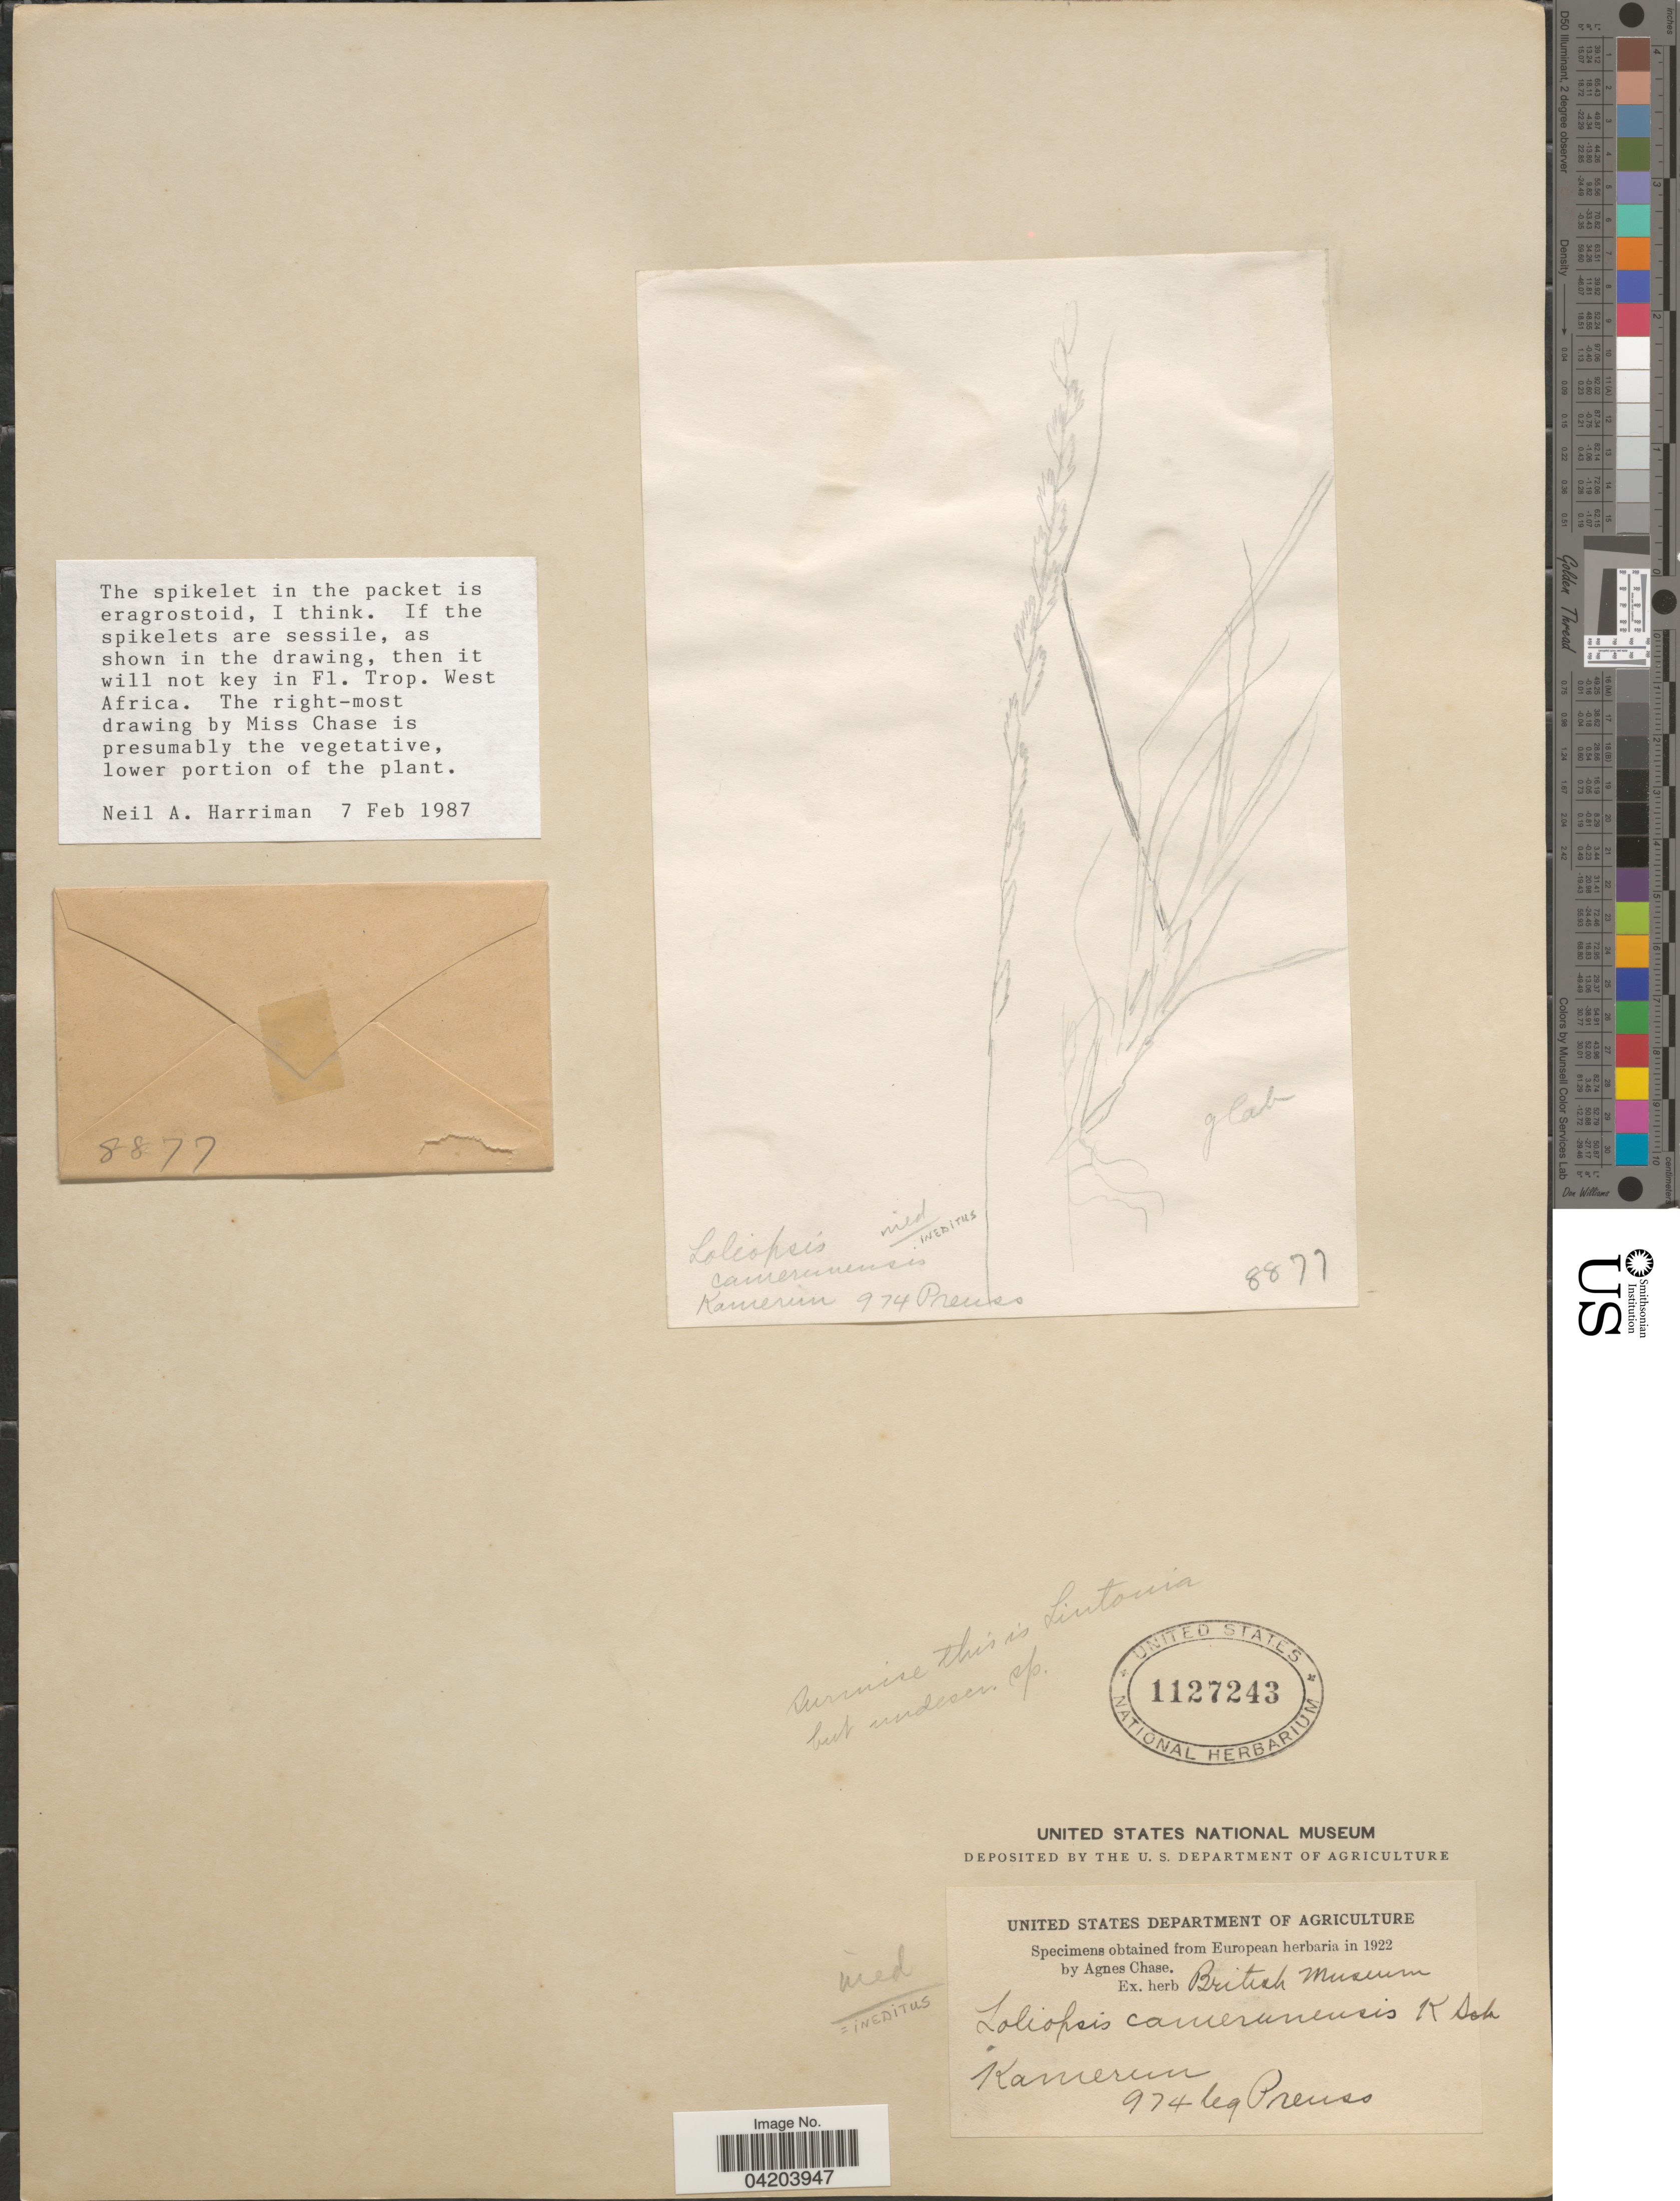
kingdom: Plantae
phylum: Tracheophyta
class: Liliopsida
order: Poales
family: Poaceae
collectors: C. Preuss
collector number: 974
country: Cameroon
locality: Kamerun.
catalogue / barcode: US 1127243